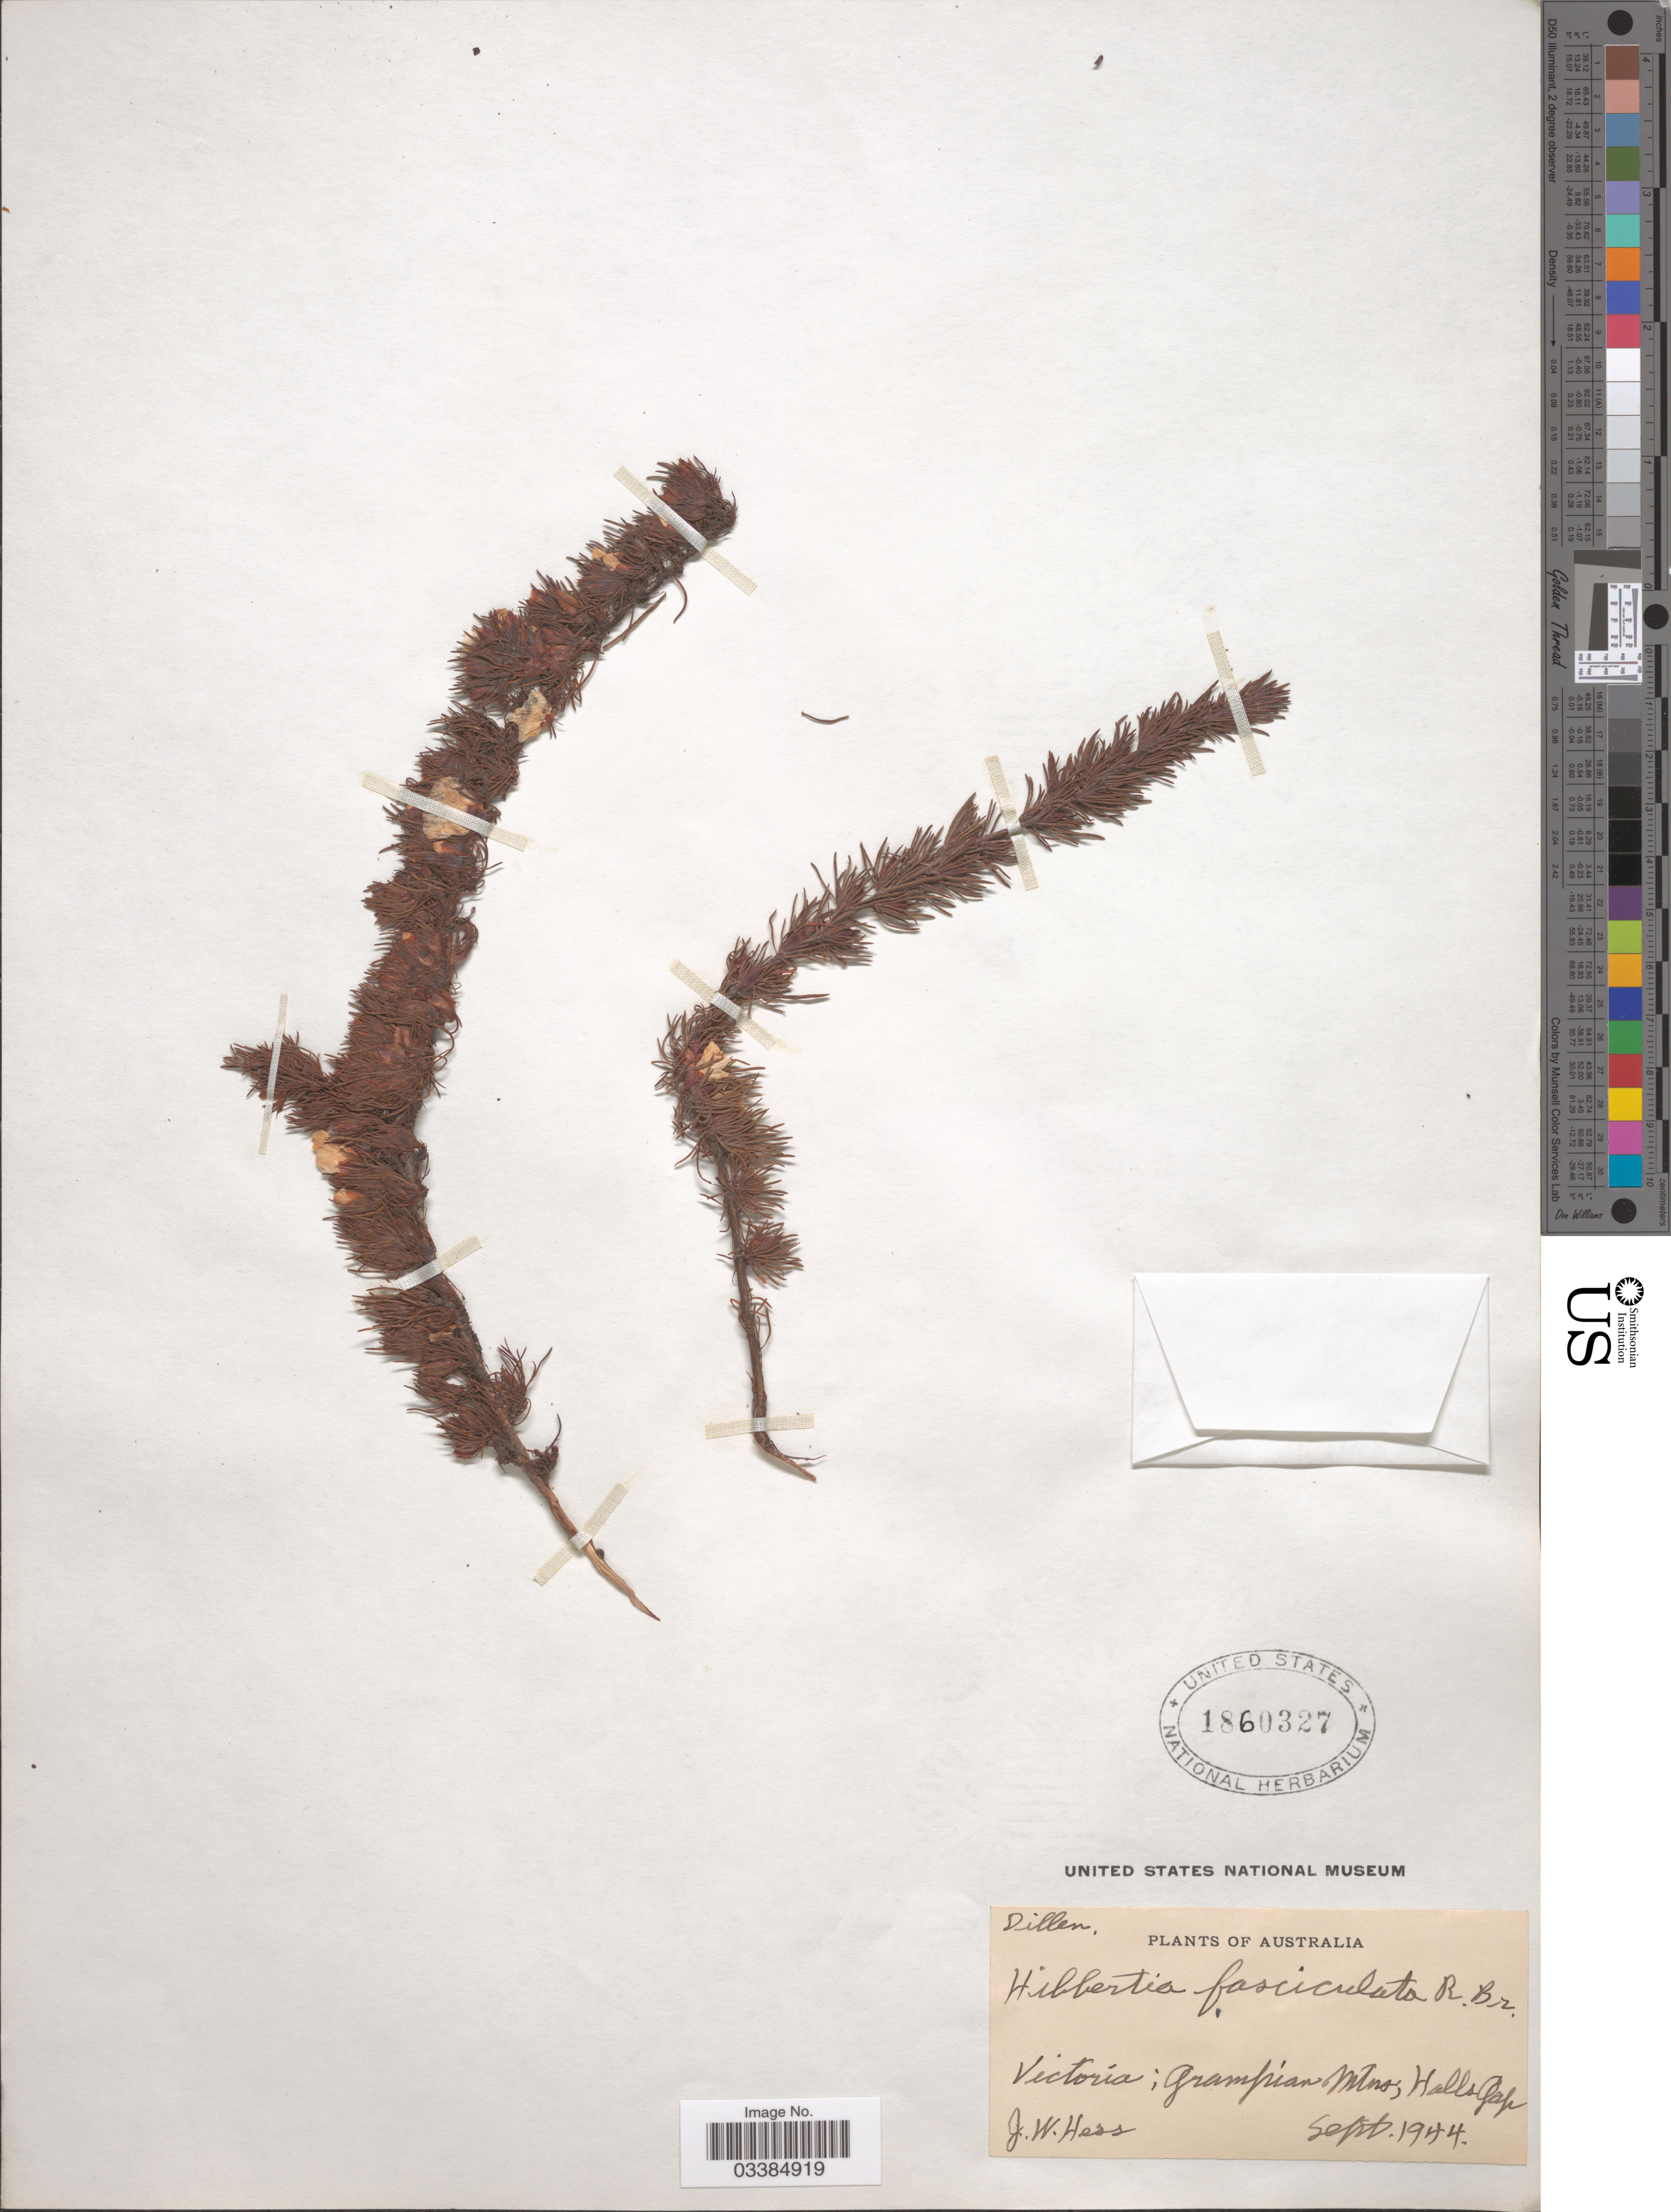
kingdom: Plantae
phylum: Tracheophyta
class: Magnoliopsida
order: Dilleniales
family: Dilleniaceae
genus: Hibbertia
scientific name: Hibbertia fasciculata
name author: R. Br. ex DC.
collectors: J. Hess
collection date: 1944-09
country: Australia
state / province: Victoria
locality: Victoria; Grampian Mtns; Halls Gap.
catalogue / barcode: US 1860327